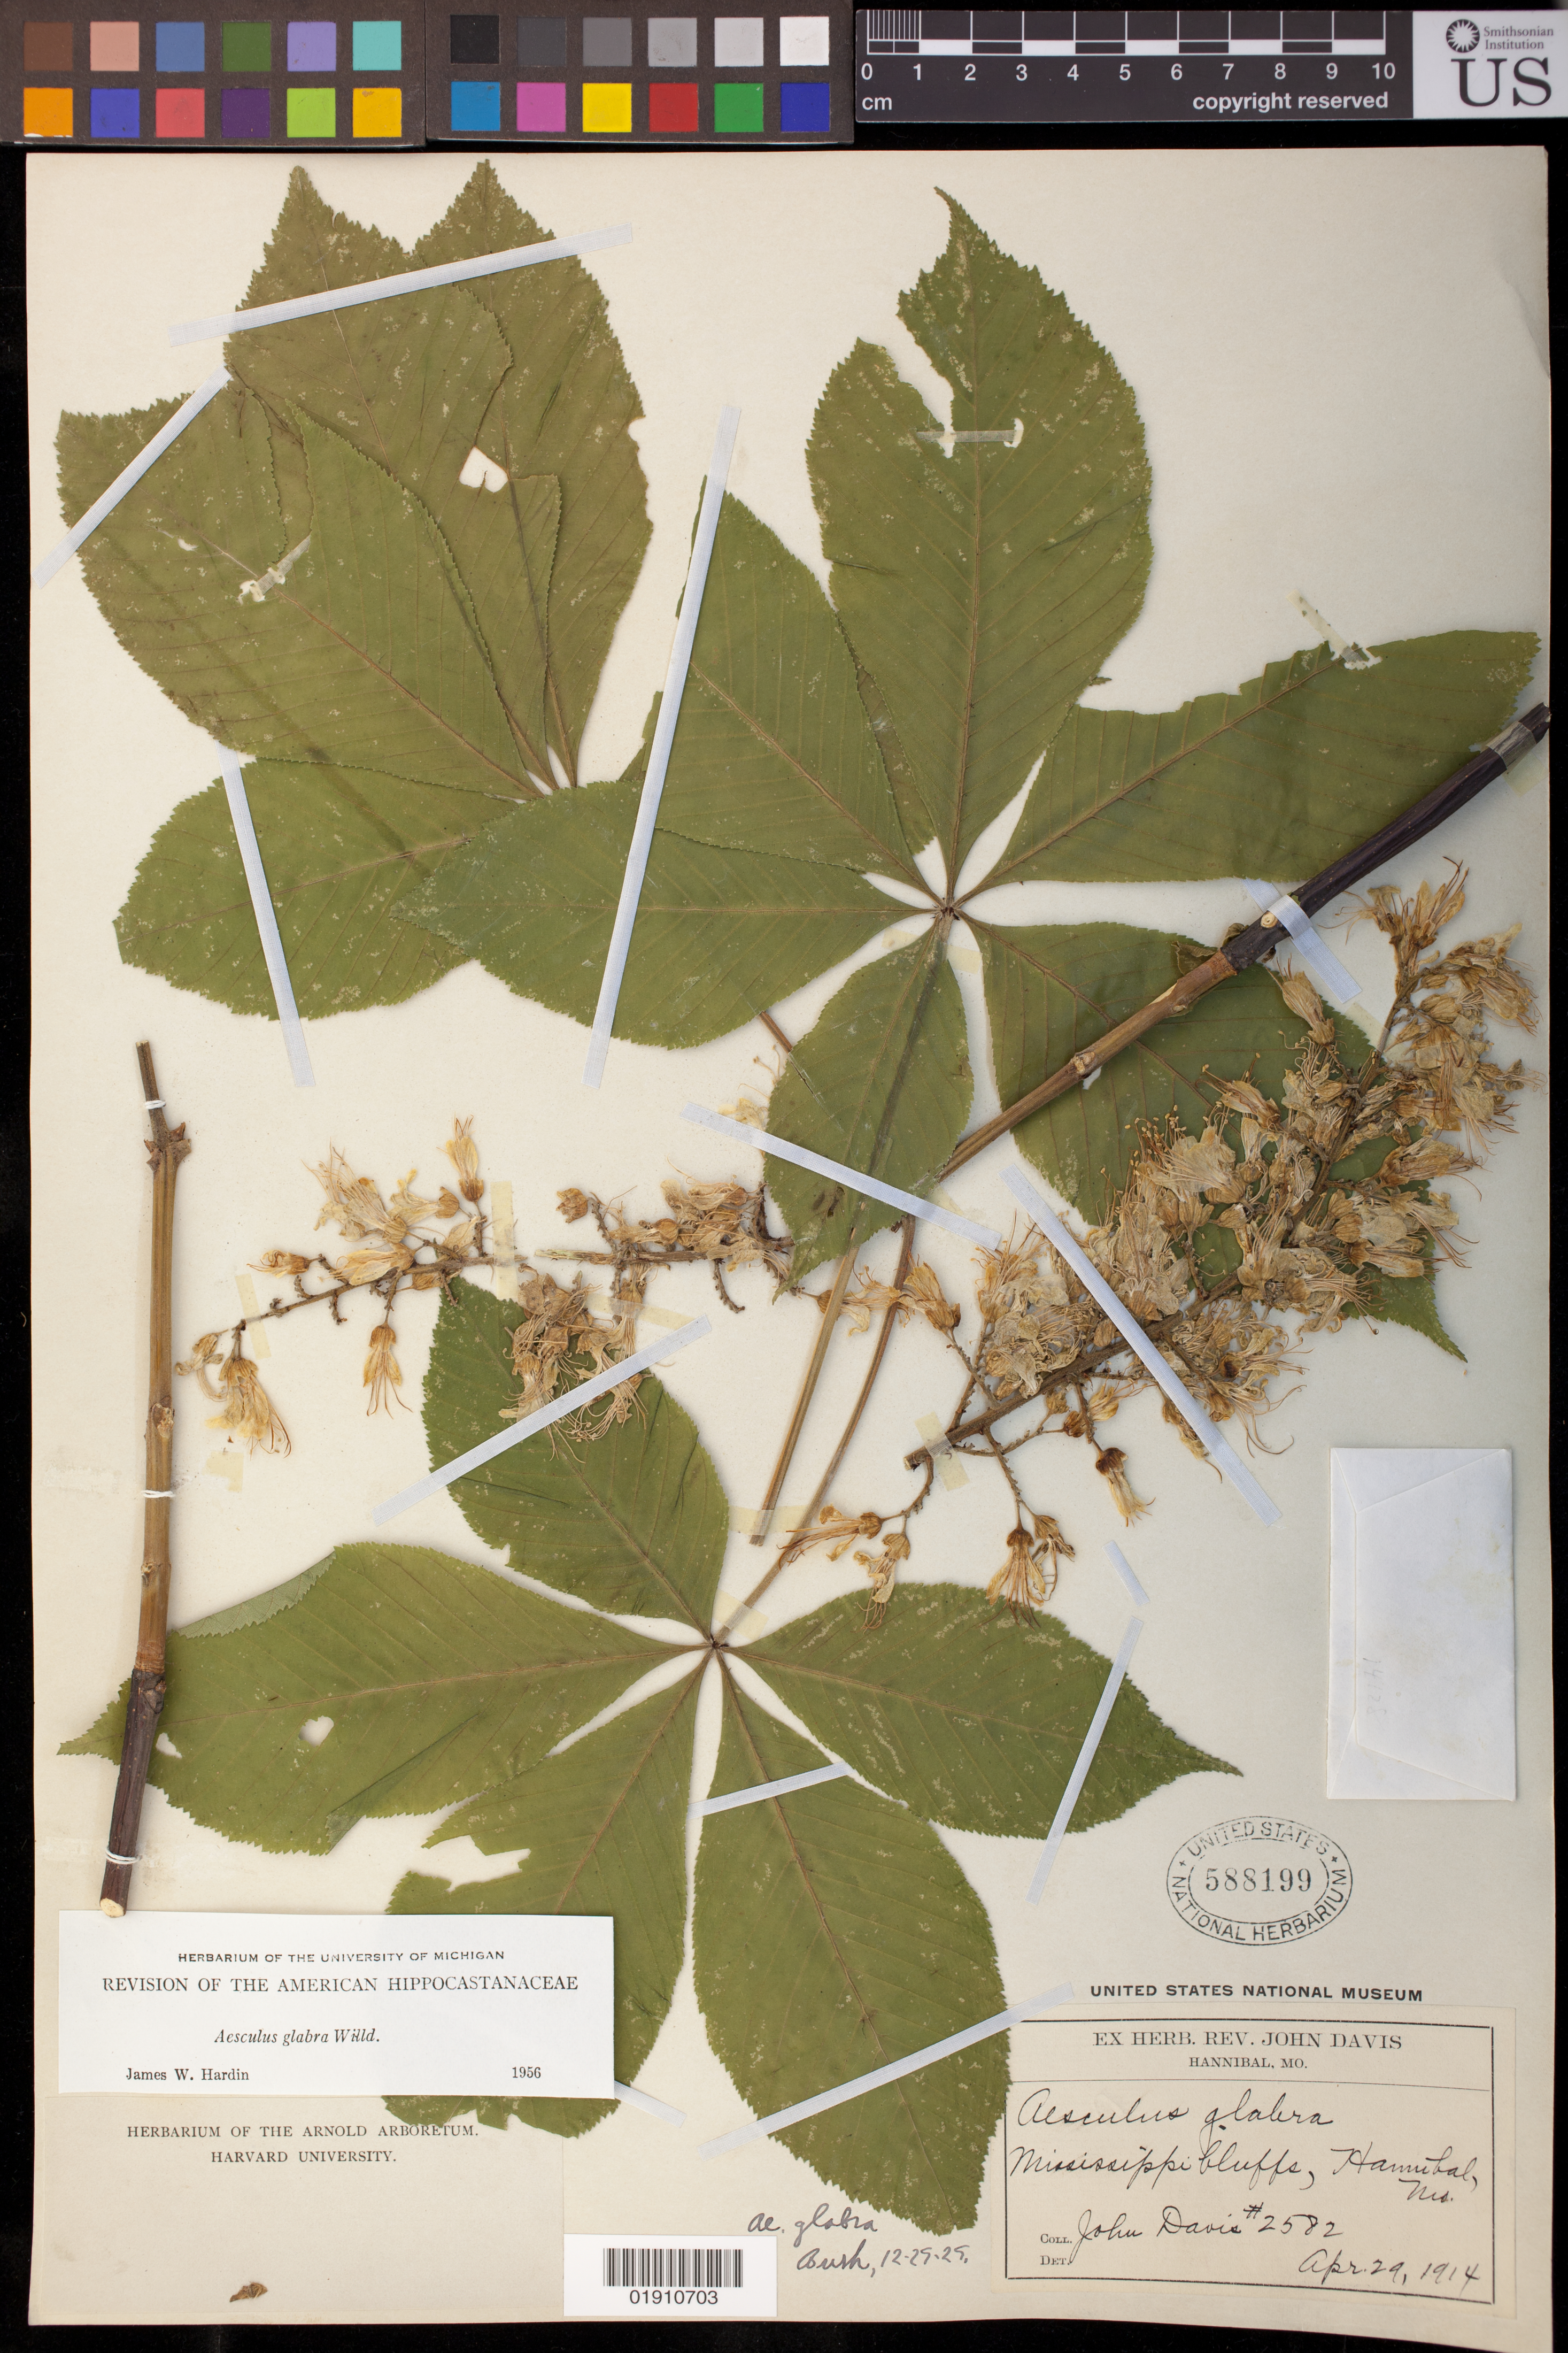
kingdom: Plantae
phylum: Tracheophyta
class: Magnoliopsida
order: Sapindales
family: Sapindaceae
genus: Aesculus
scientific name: Aesculus glabra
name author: Willd.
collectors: J. Davis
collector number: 2582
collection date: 1914-04-29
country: United States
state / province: Missouri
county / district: Marion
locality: Mississippi Bluffs, Hannibal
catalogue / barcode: US 588199